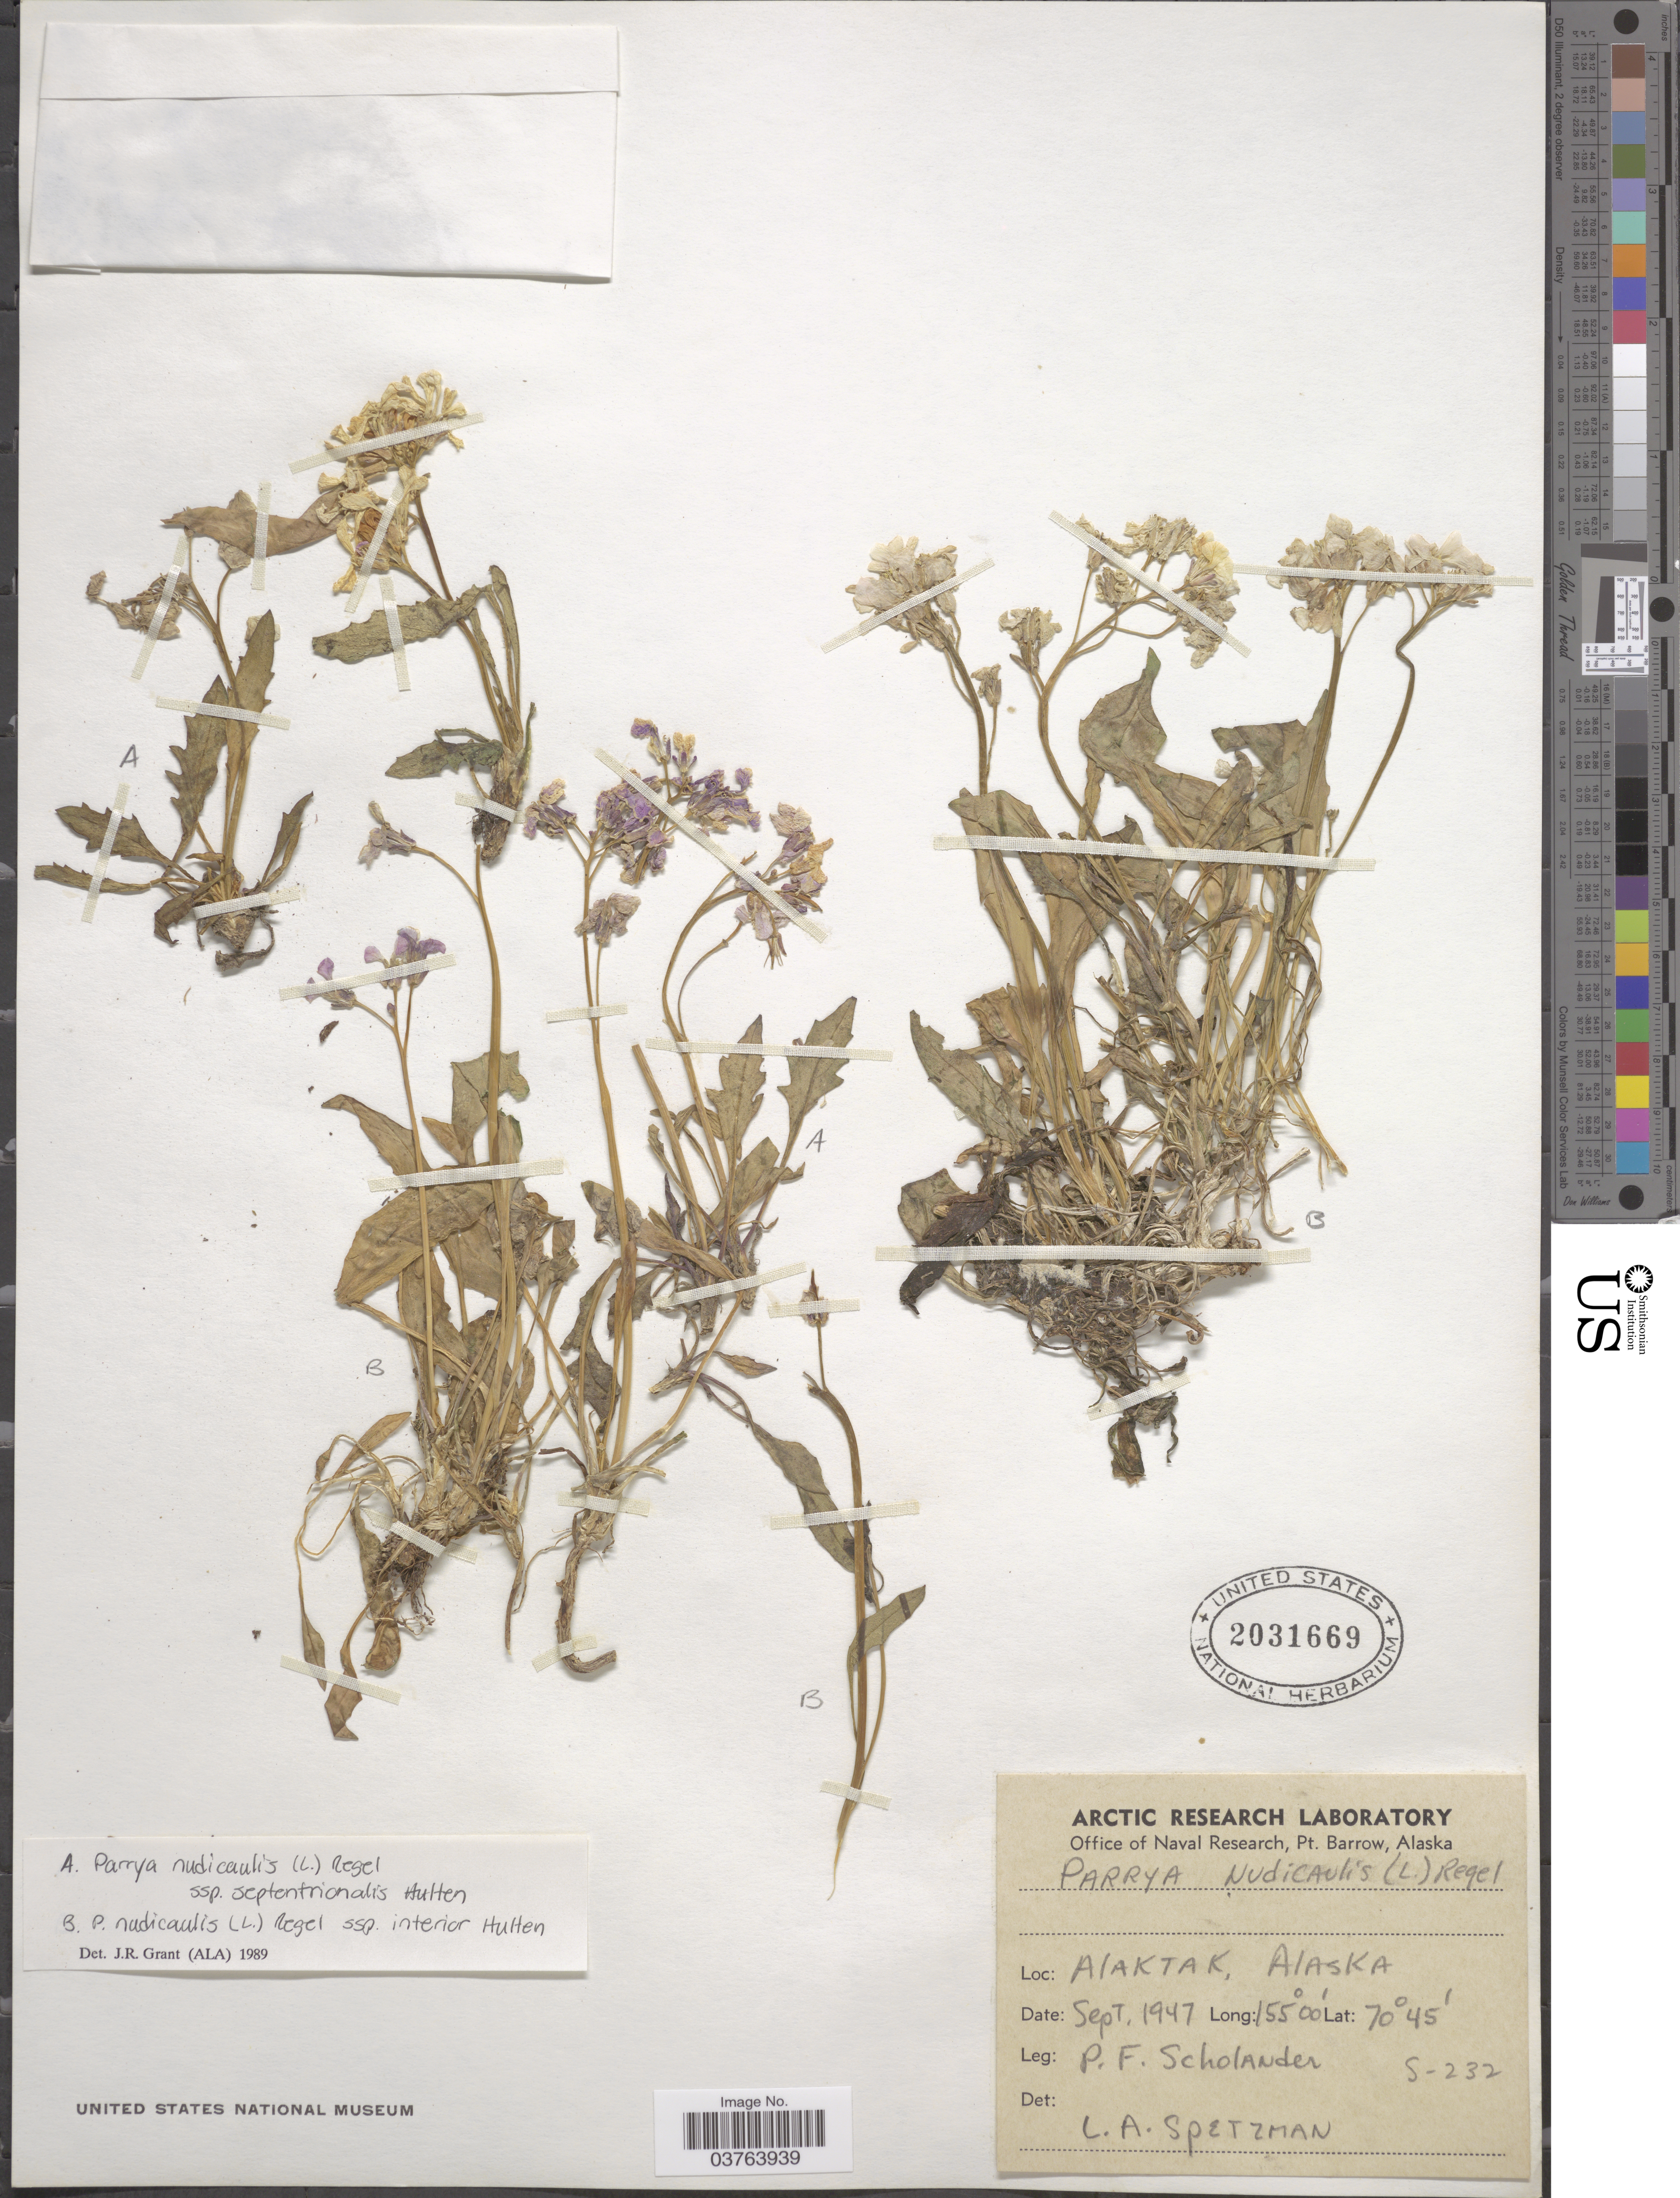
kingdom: Plantae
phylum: Tracheophyta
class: Magnoliopsida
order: Brassicales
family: Brassicaceae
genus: Parrya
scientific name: Parrya nudicaulis subsp. septentrionalis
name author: Hultén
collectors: P. Scholander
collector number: S-232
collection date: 1947-09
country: United States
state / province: Alaska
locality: Alaktak.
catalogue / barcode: US 2031669